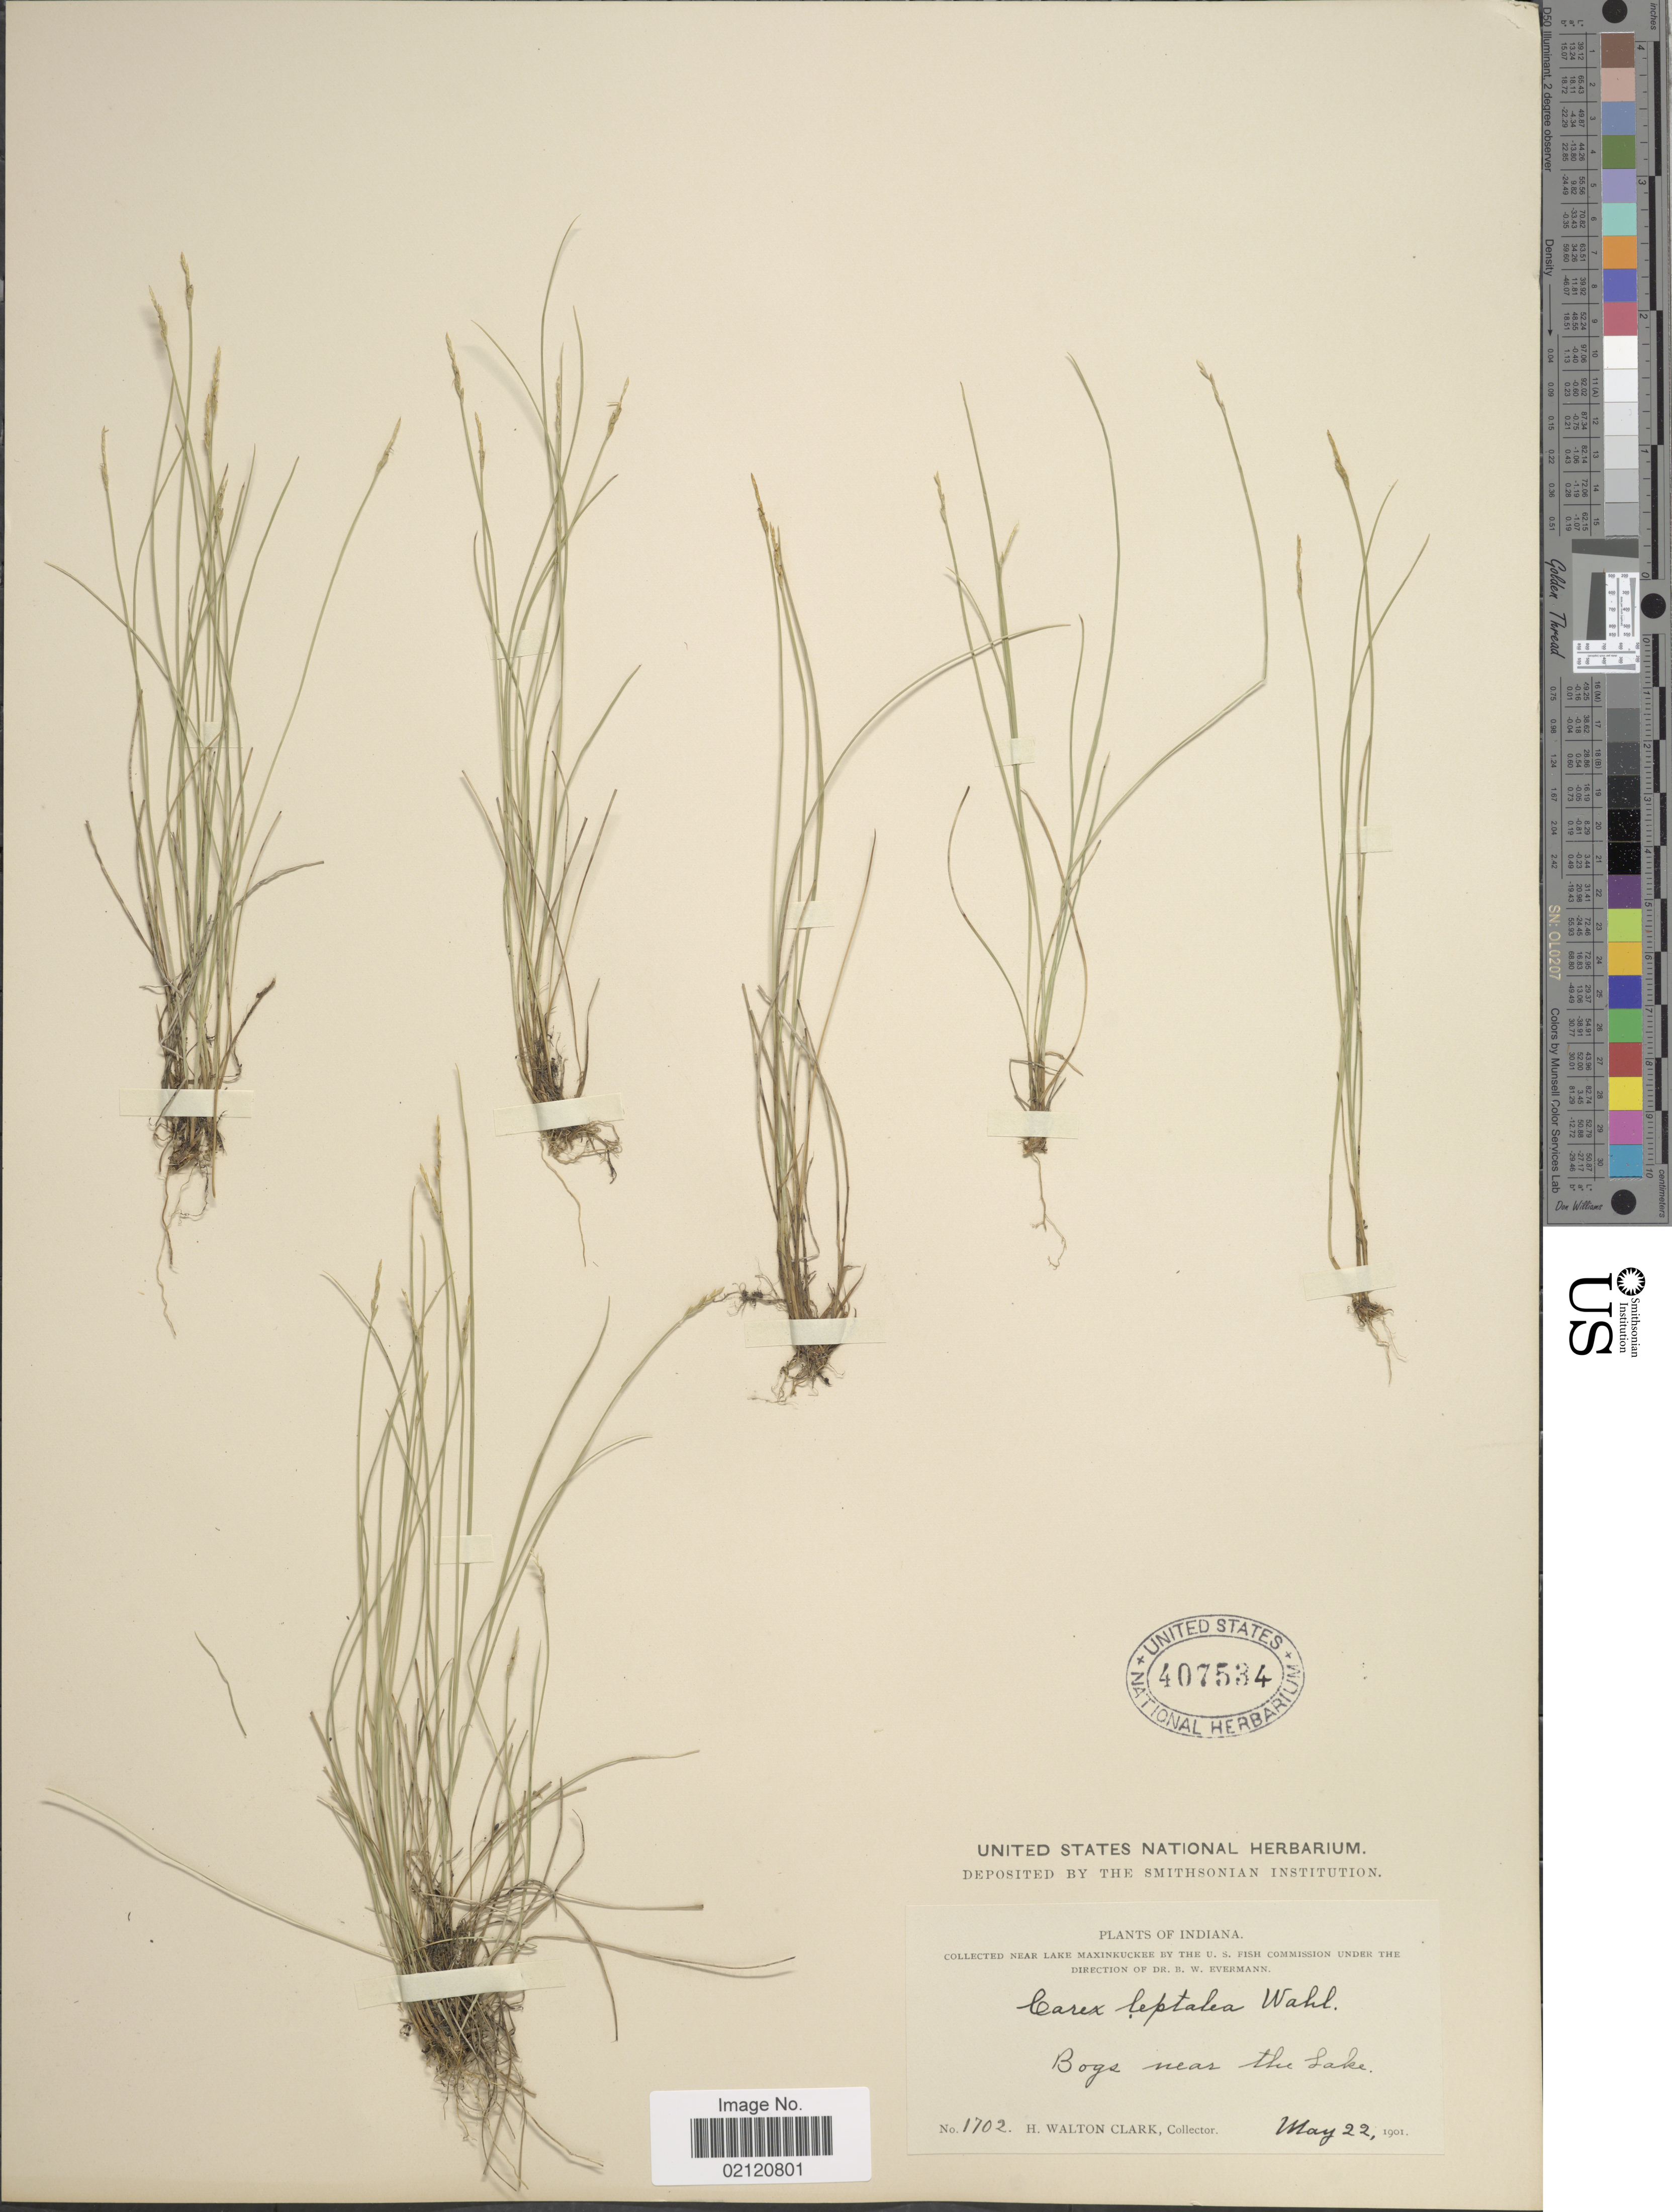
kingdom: Plantae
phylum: Tracheophyta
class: Liliopsida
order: Poales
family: Cyperaceae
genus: Carex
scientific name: Carex leptalea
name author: Wahlenb.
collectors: H. W. Clark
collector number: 1702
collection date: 1901-05-22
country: United States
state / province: Indiana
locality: Bogs near the Lake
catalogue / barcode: US 407534